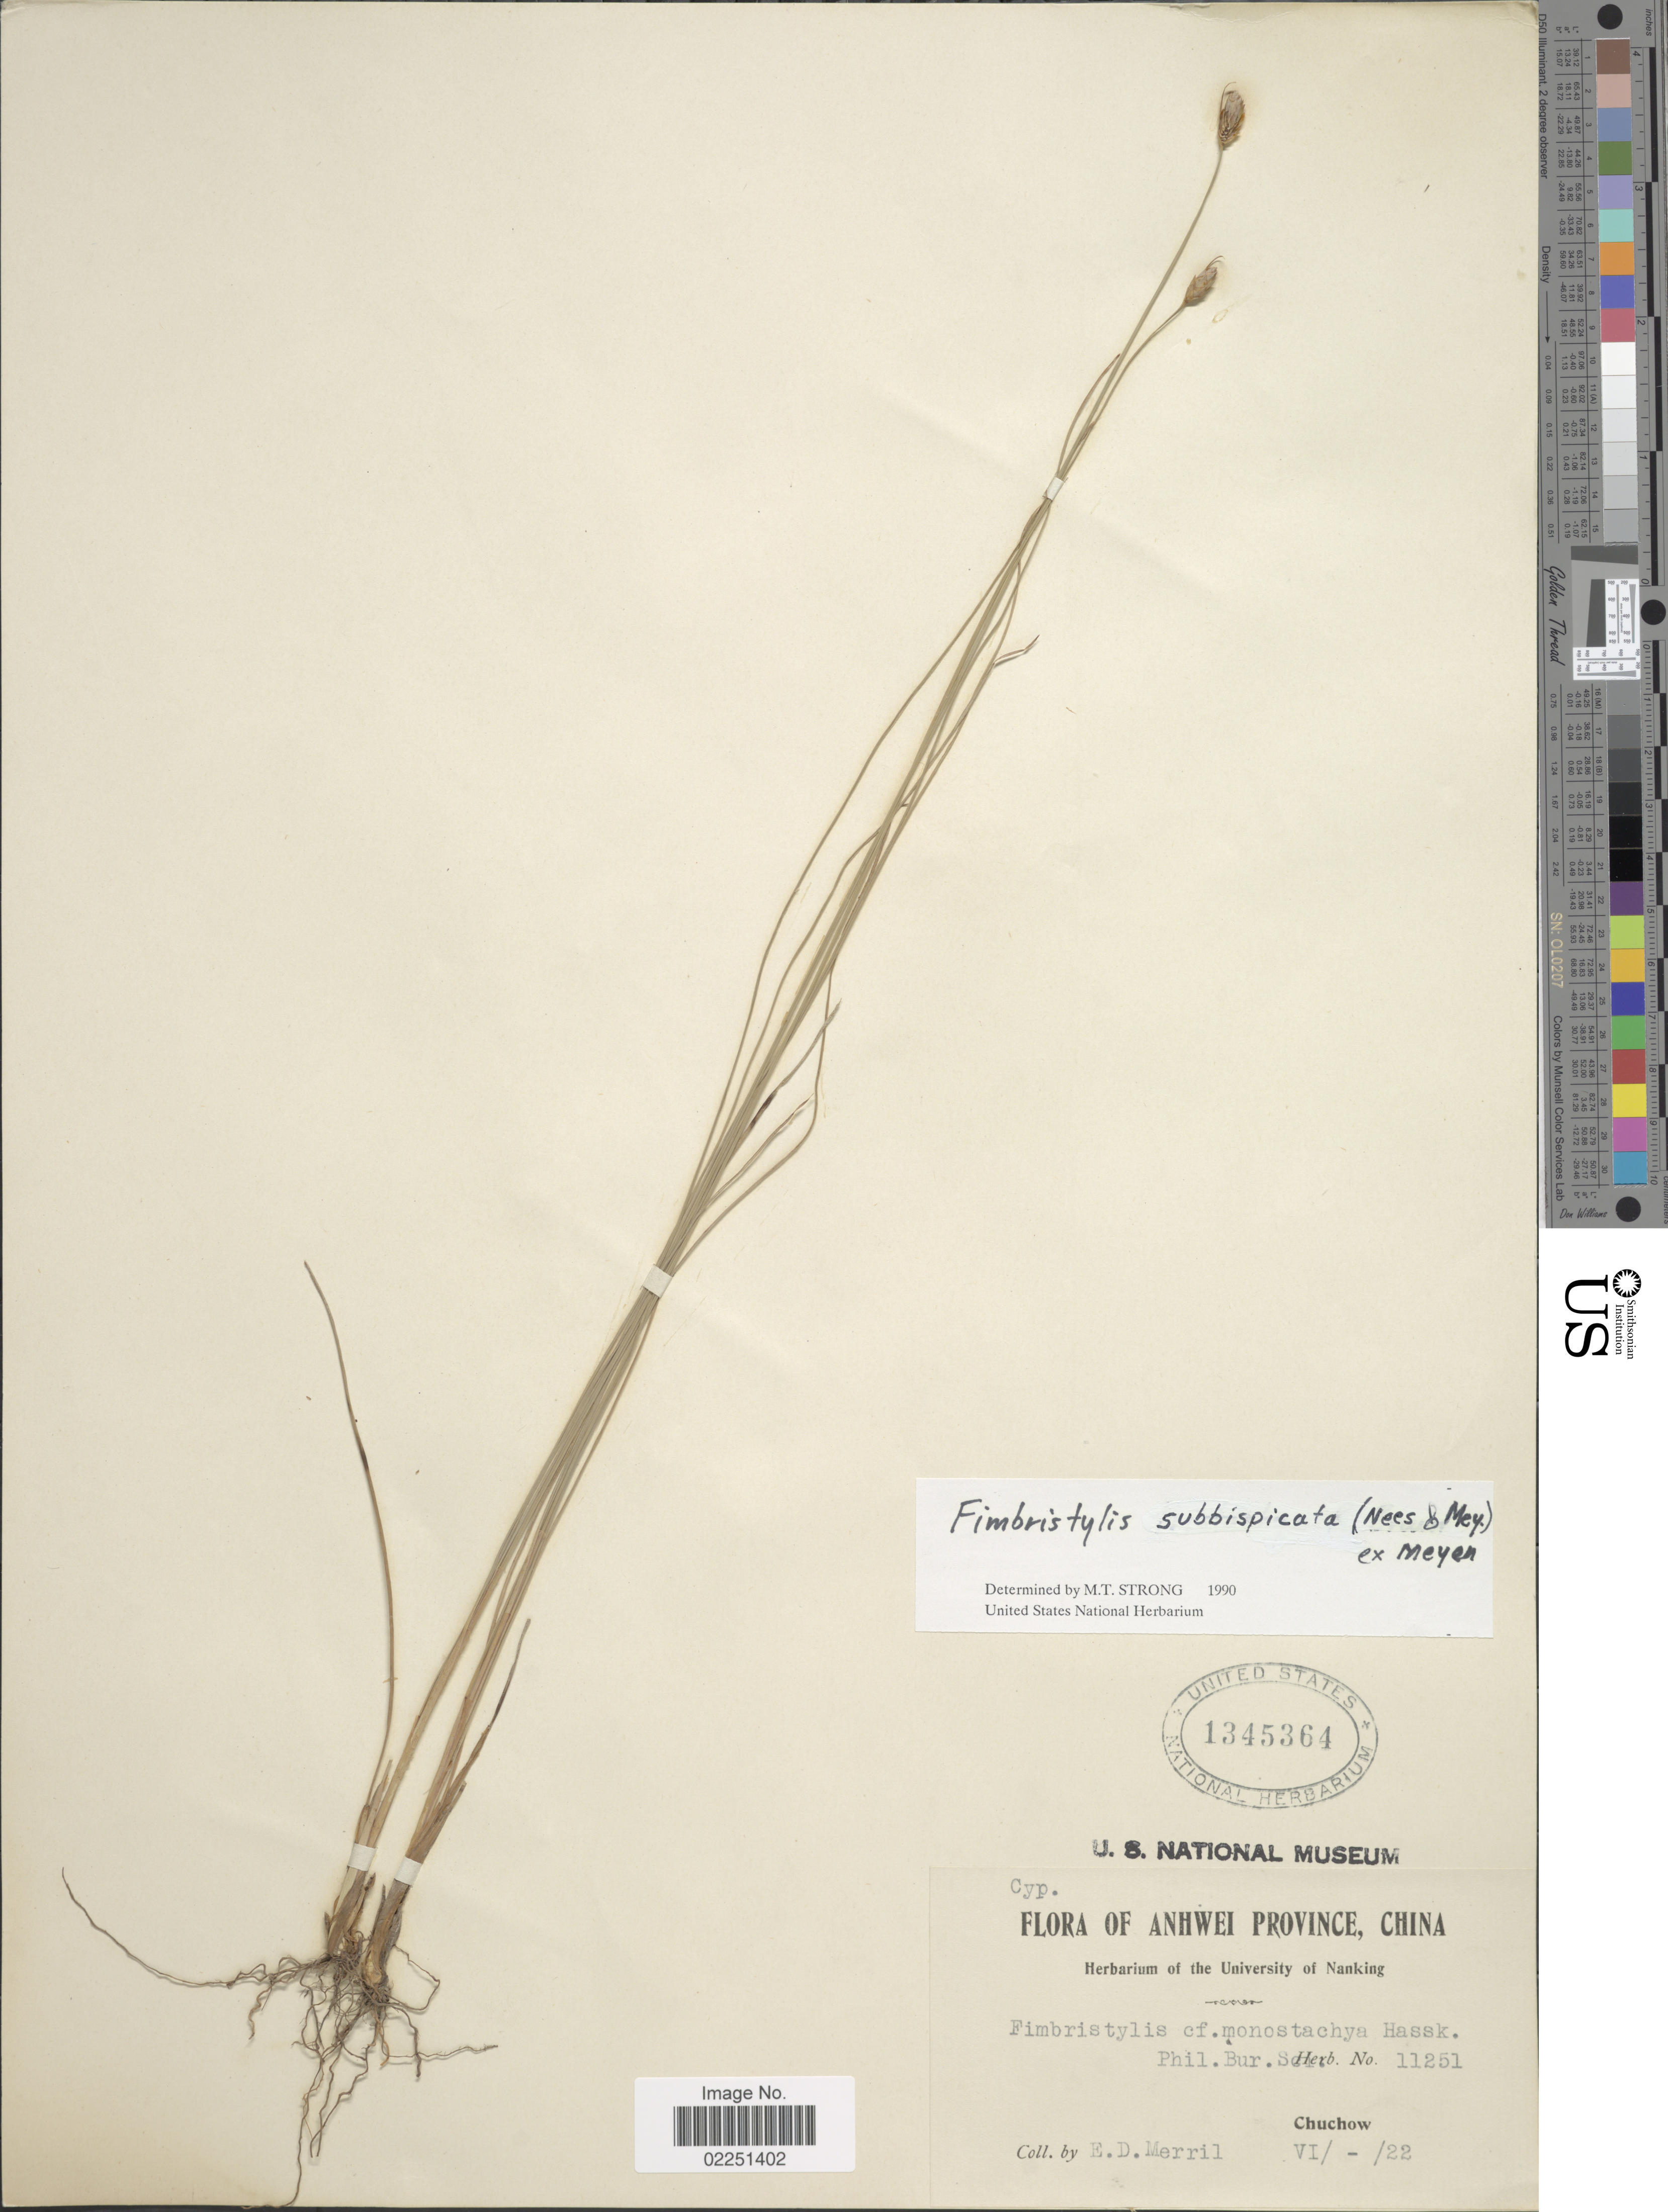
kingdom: Plantae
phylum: Tracheophyta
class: Liliopsida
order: Poales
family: Cyperaceae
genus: Fimbristylis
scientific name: Fimbristylis subbispicata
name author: Nees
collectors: E. Merrill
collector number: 11251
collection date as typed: Transcribed d/m/y: /6/22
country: China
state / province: Anhui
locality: Anhwei Province, Chuchow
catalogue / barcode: US 1345364